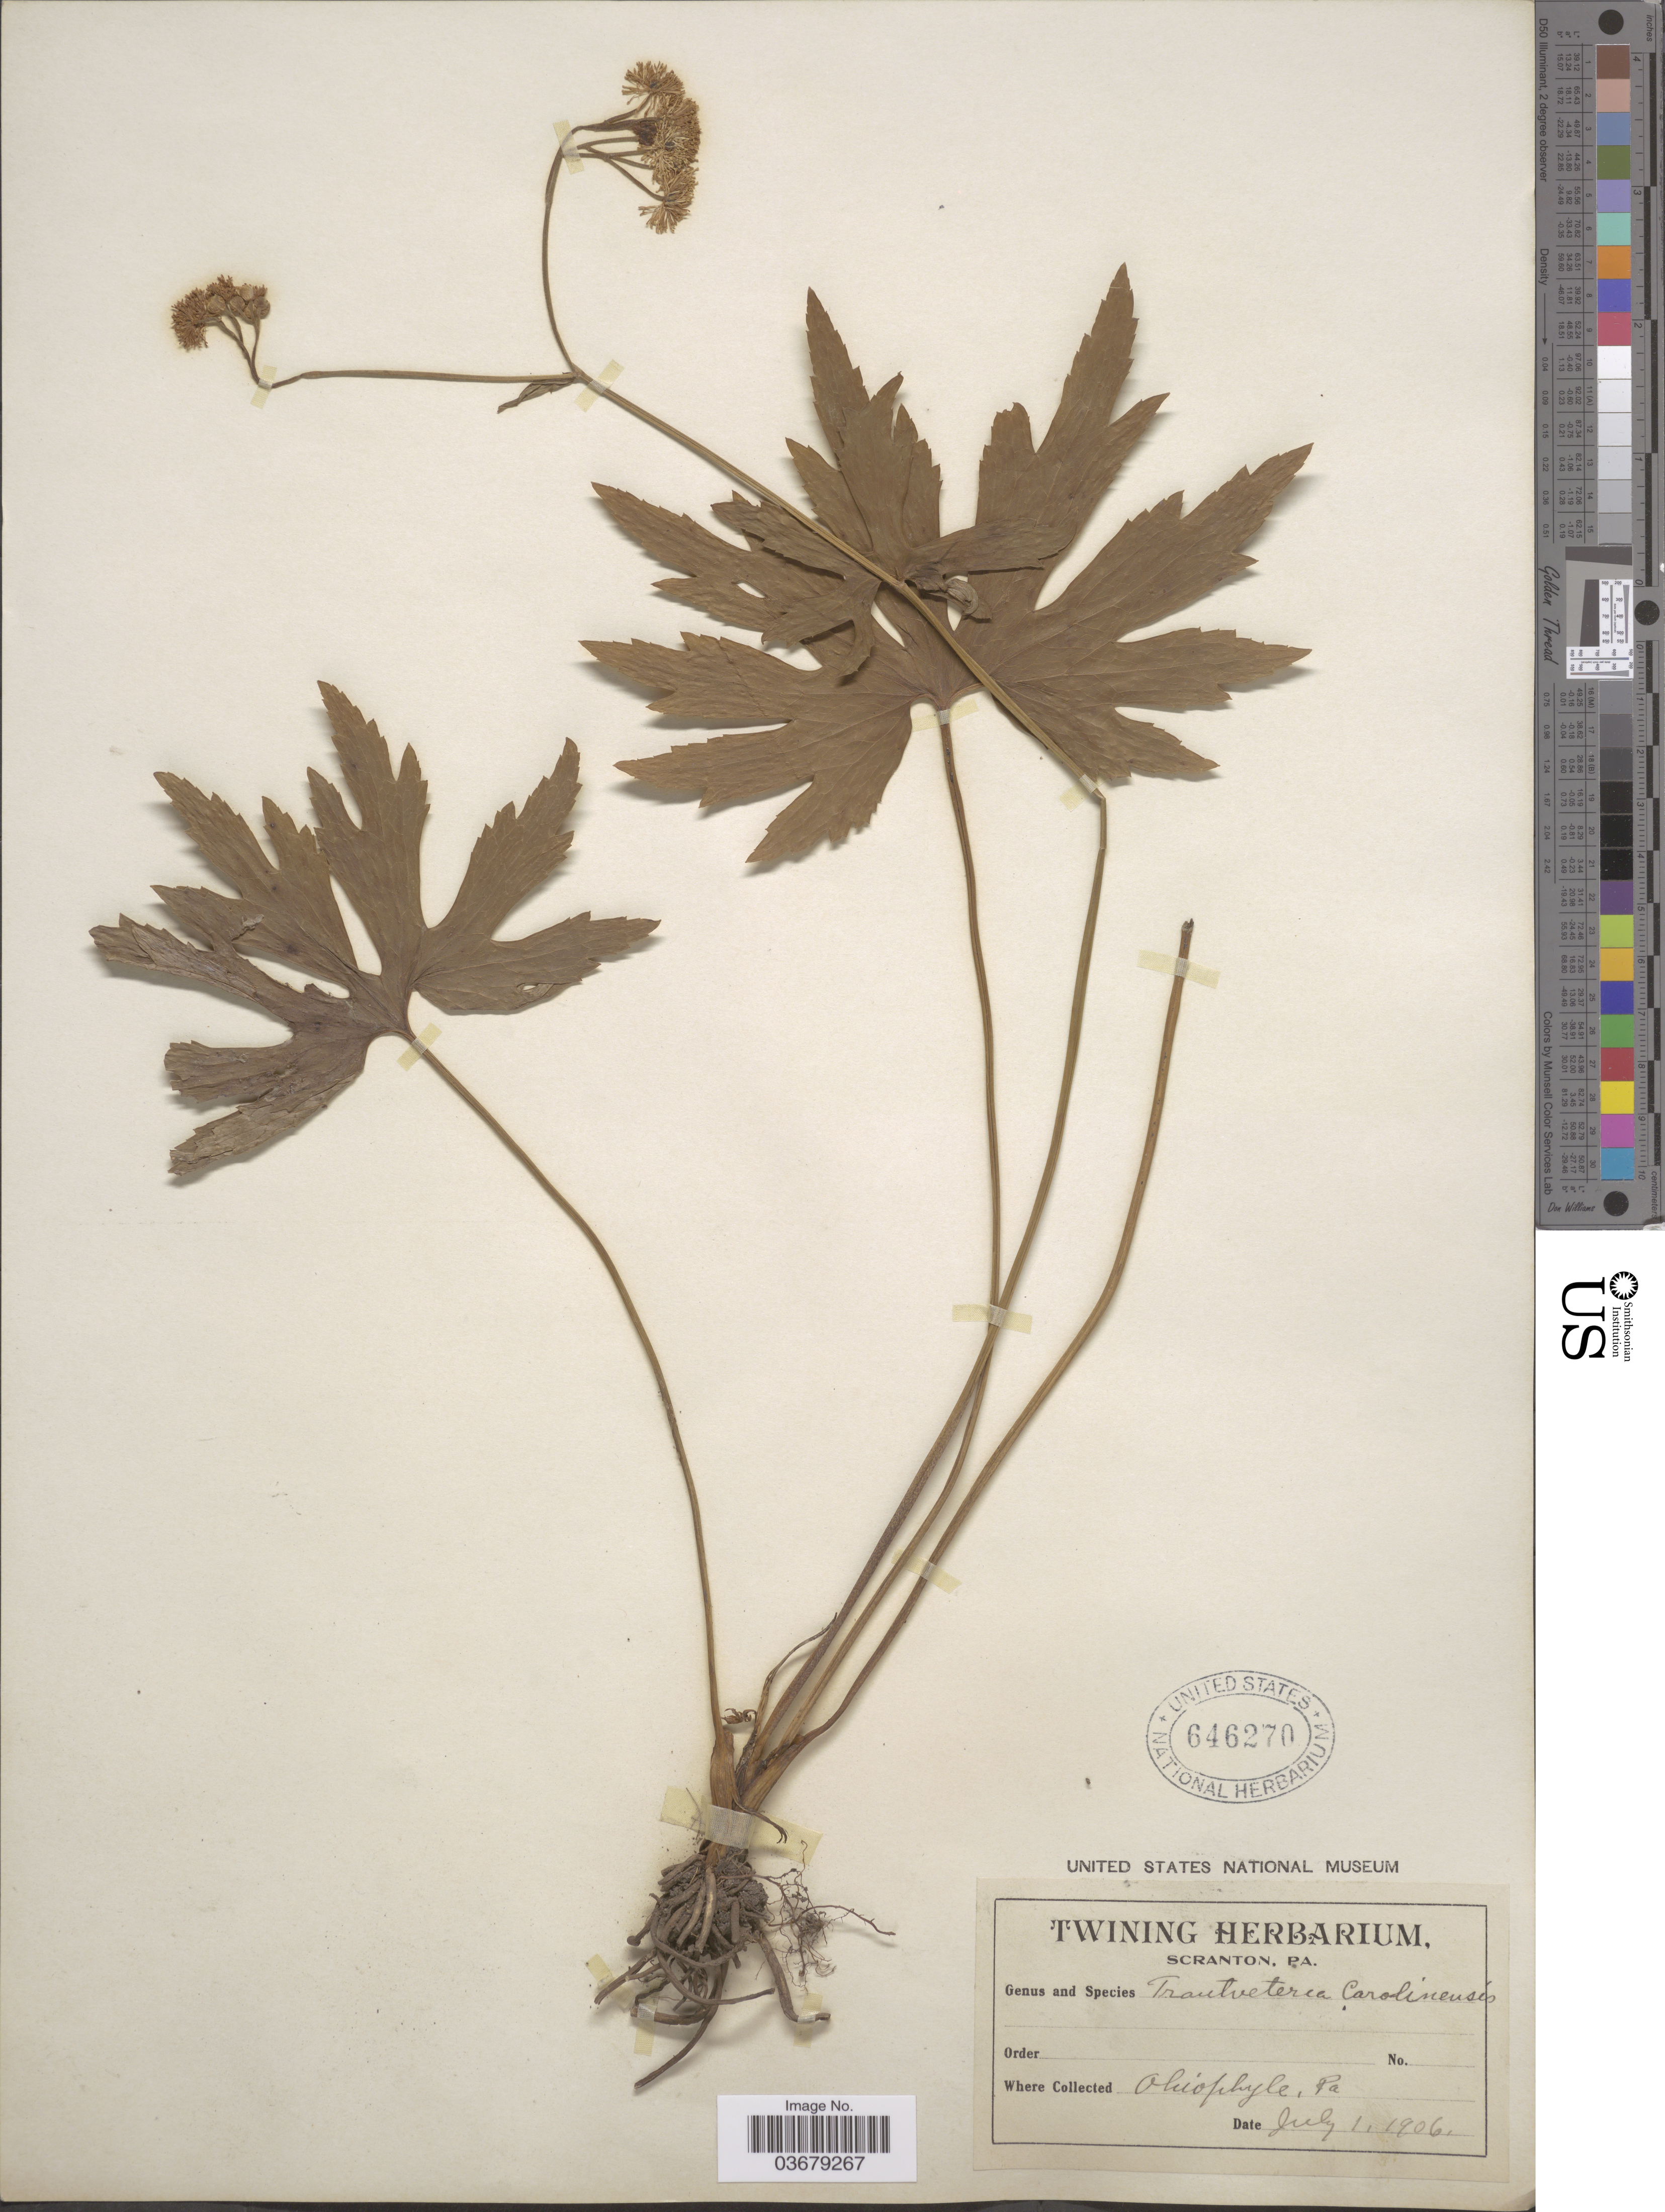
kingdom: Plantae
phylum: Tracheophyta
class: Magnoliopsida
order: Ranunculales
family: Ranunculaceae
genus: Trautvetteria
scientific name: Trautvetteria caroliniensis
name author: (Walter) Vail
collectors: Ex herb. Twining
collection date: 1906-07-01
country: United States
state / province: Pennsylvania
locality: Ohiophyle.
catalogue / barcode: US 646270